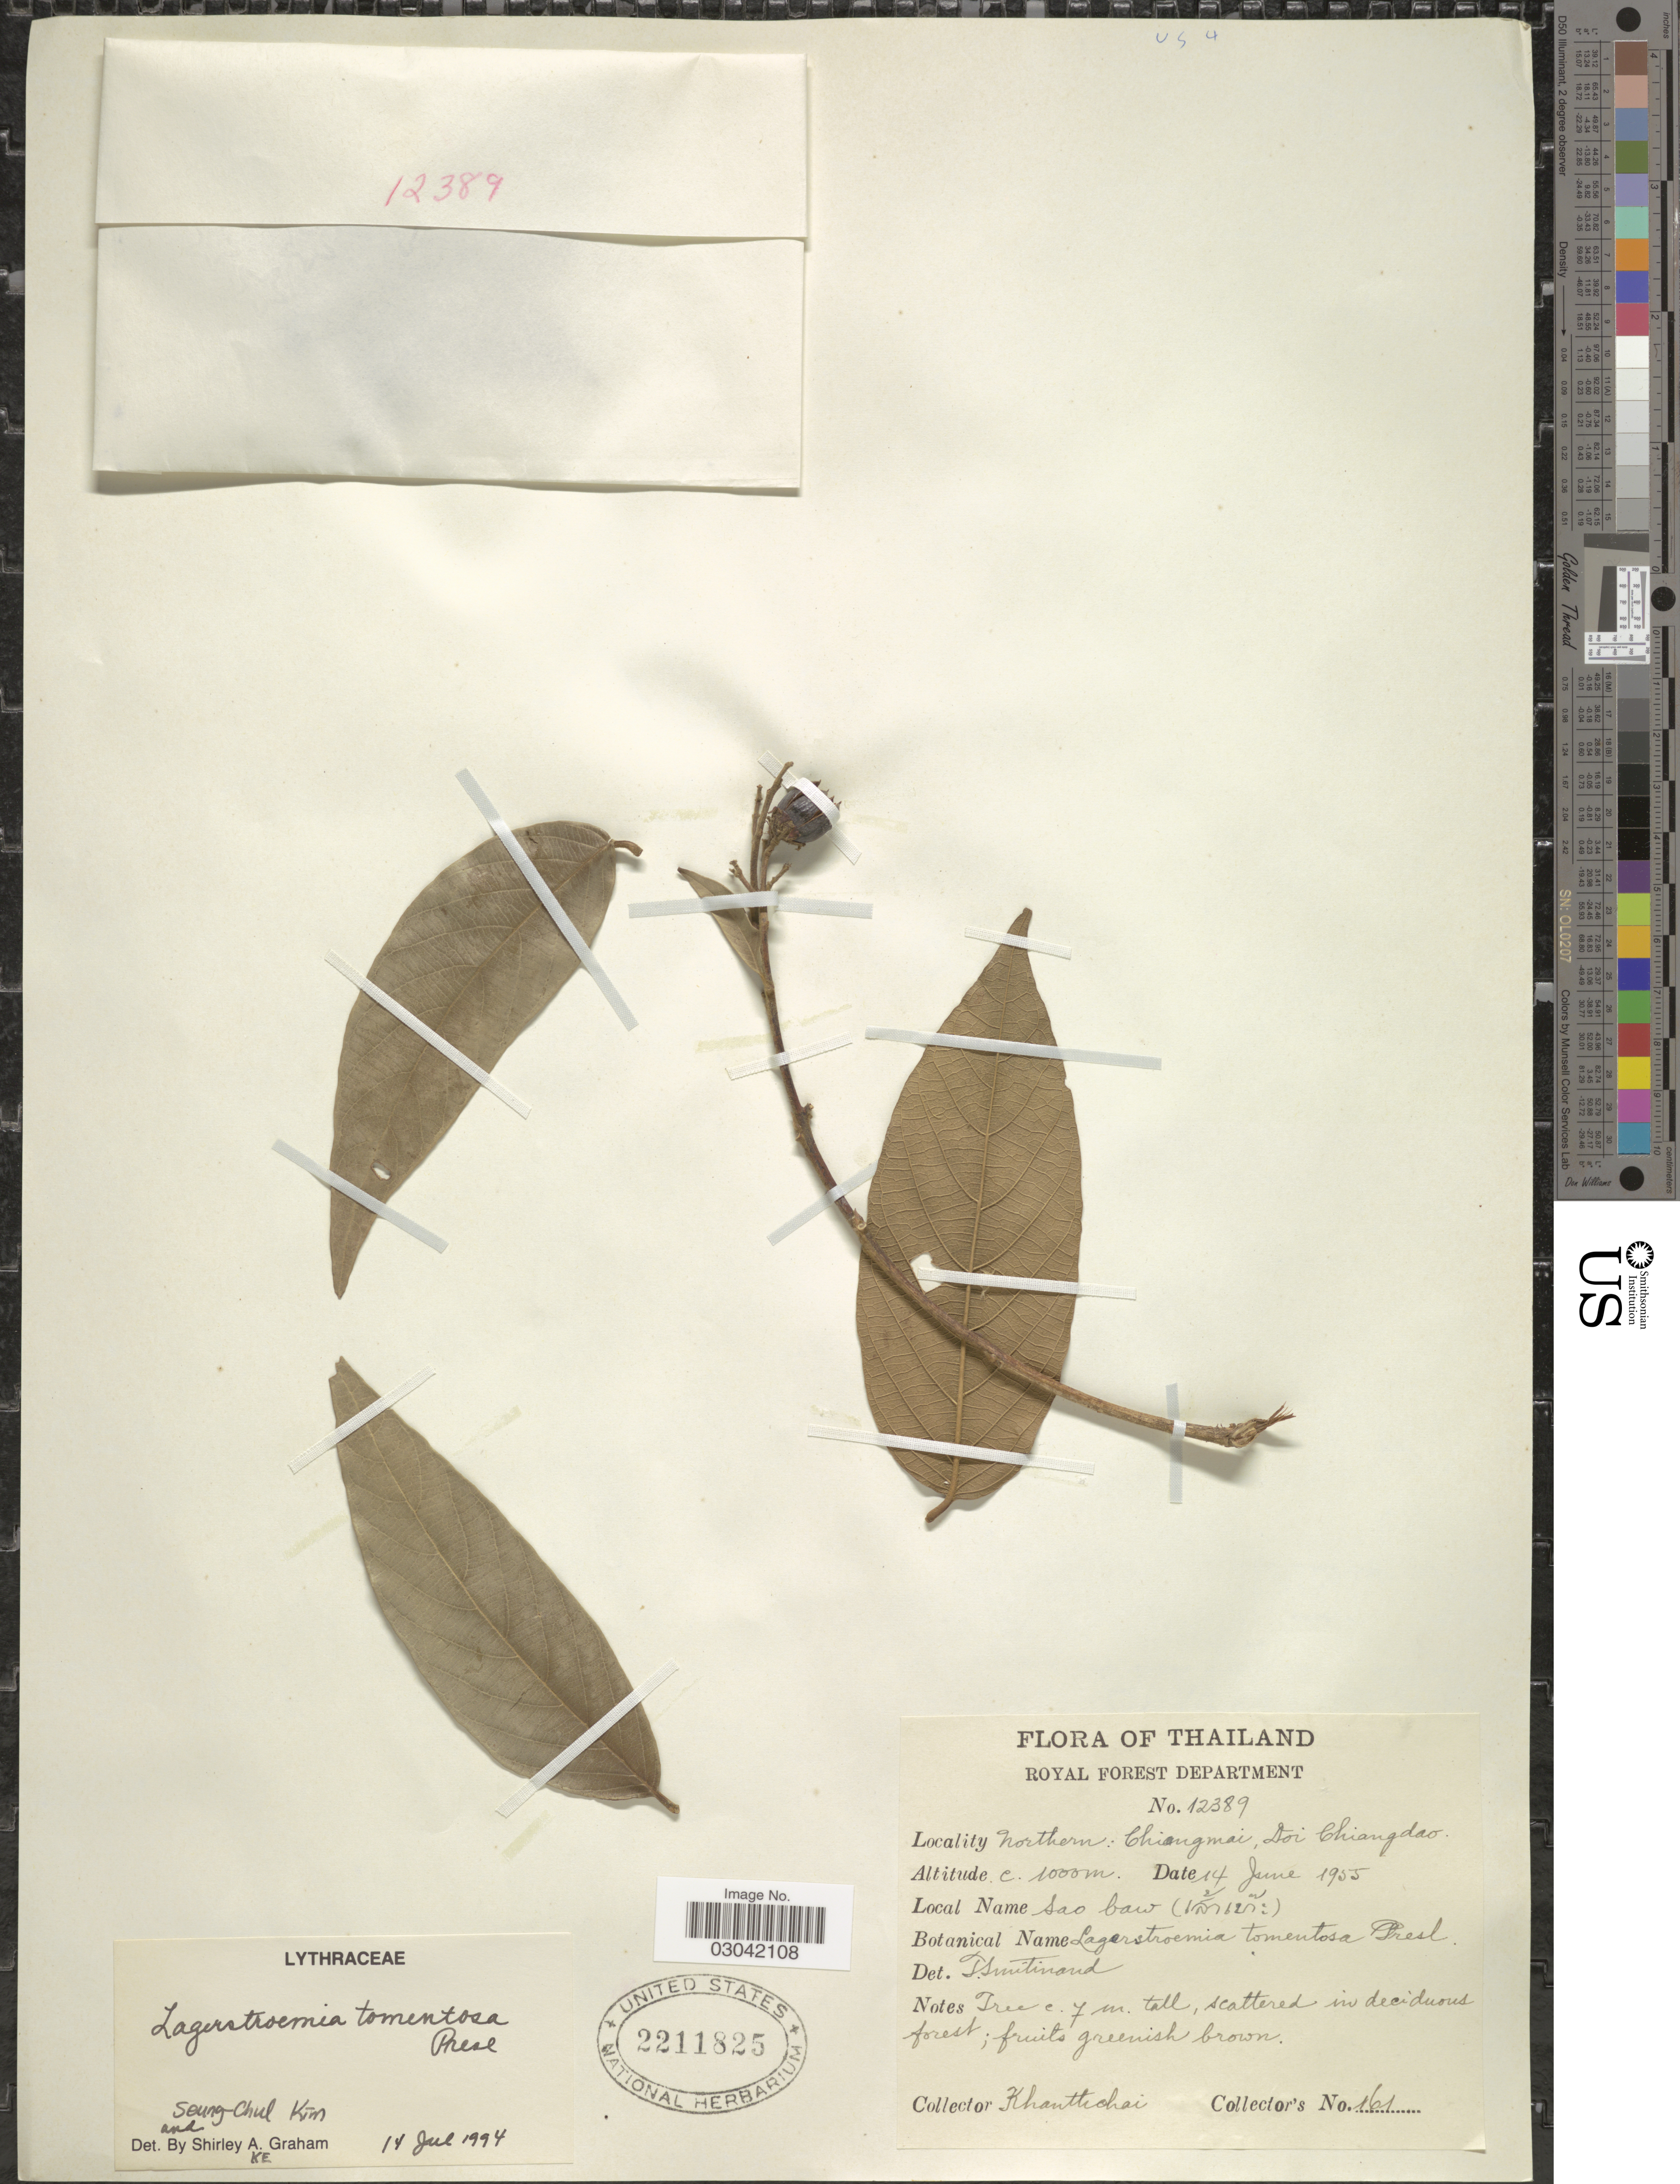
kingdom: Plantae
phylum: Tracheophyta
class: Magnoliopsida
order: Myrtales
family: Lythraceae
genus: Lagerstroemia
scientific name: Lagerstroemia tomentosa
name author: C. Presl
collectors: Khanthchai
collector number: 161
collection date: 1955-06-14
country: Thailand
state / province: Chiang Mai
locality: Northern: Chiangmai, Doi Chiangdao.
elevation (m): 1000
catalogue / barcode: US 2211825